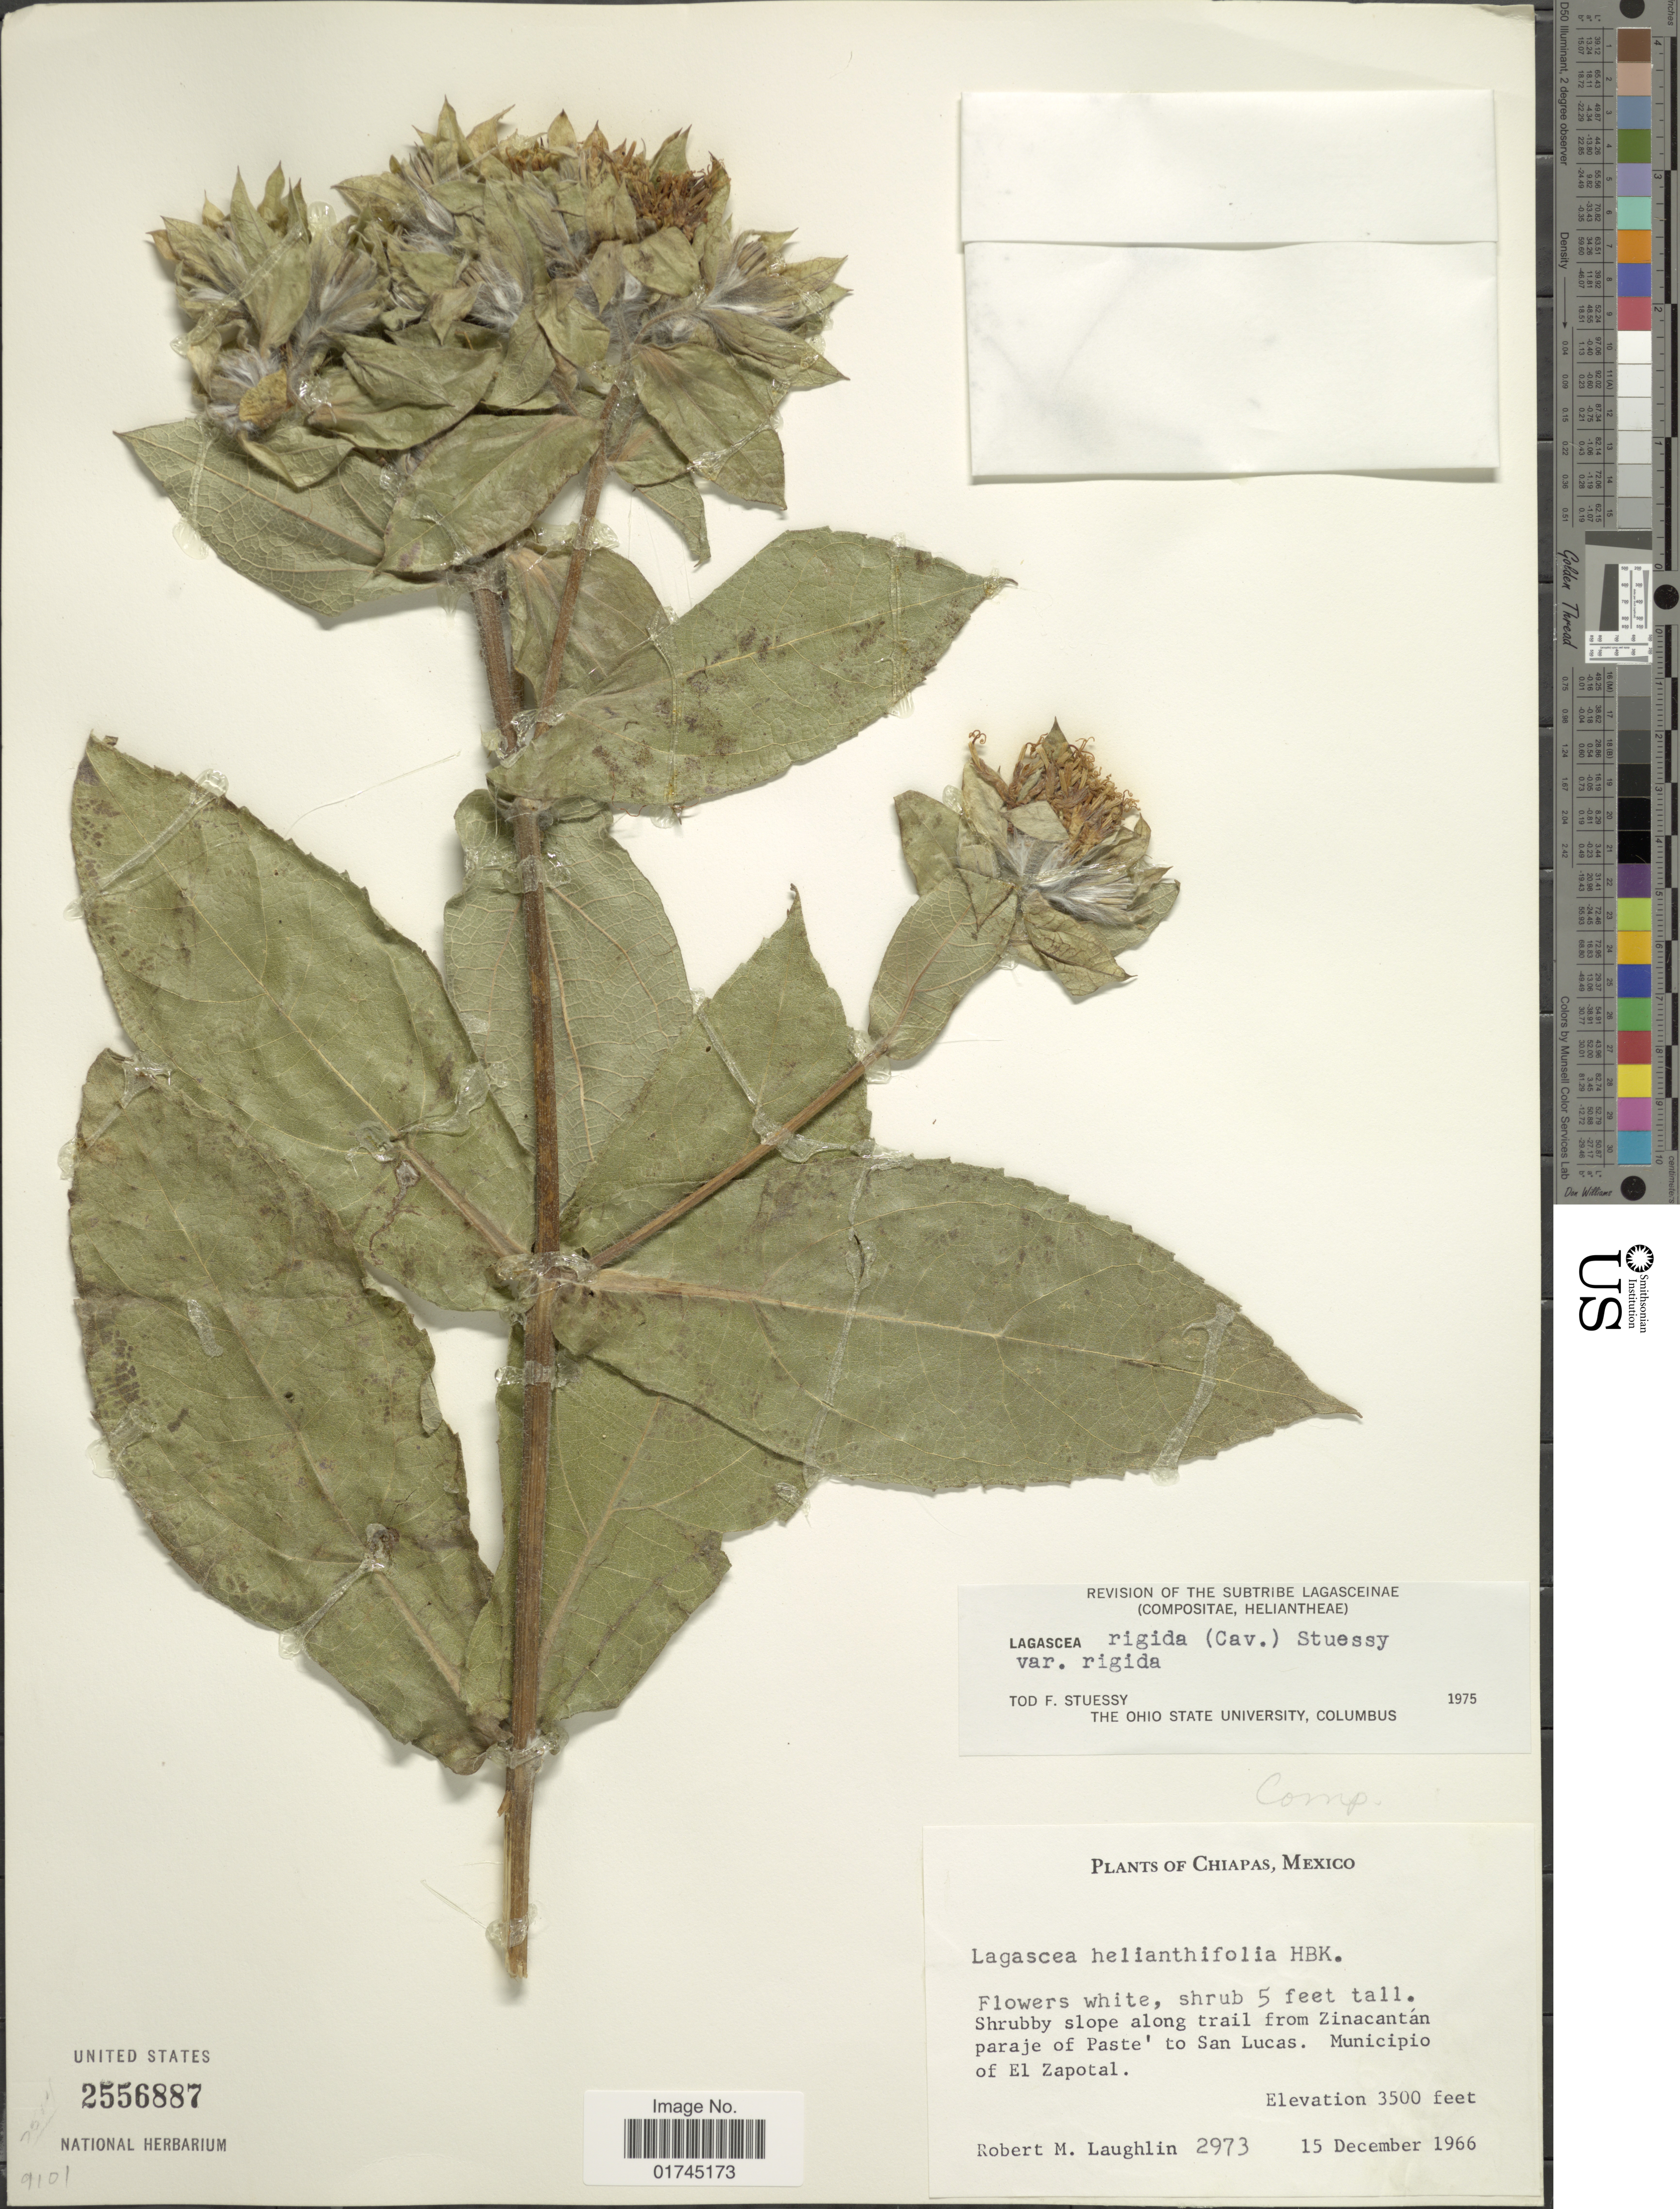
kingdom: Plantae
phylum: Tracheophyta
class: Magnoliopsida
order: Asterales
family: Asteraceae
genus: Lagascea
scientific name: Lagascea helianthifolia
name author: Kunth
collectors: R. M. Laughlin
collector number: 2973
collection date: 1966-12-15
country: Mexico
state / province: Chiapas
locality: Shrubby slope along trail from Zinacantán, paraje of Paste to San Lucas, municipio of El Zapotal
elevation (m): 1067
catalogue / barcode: US 2556887